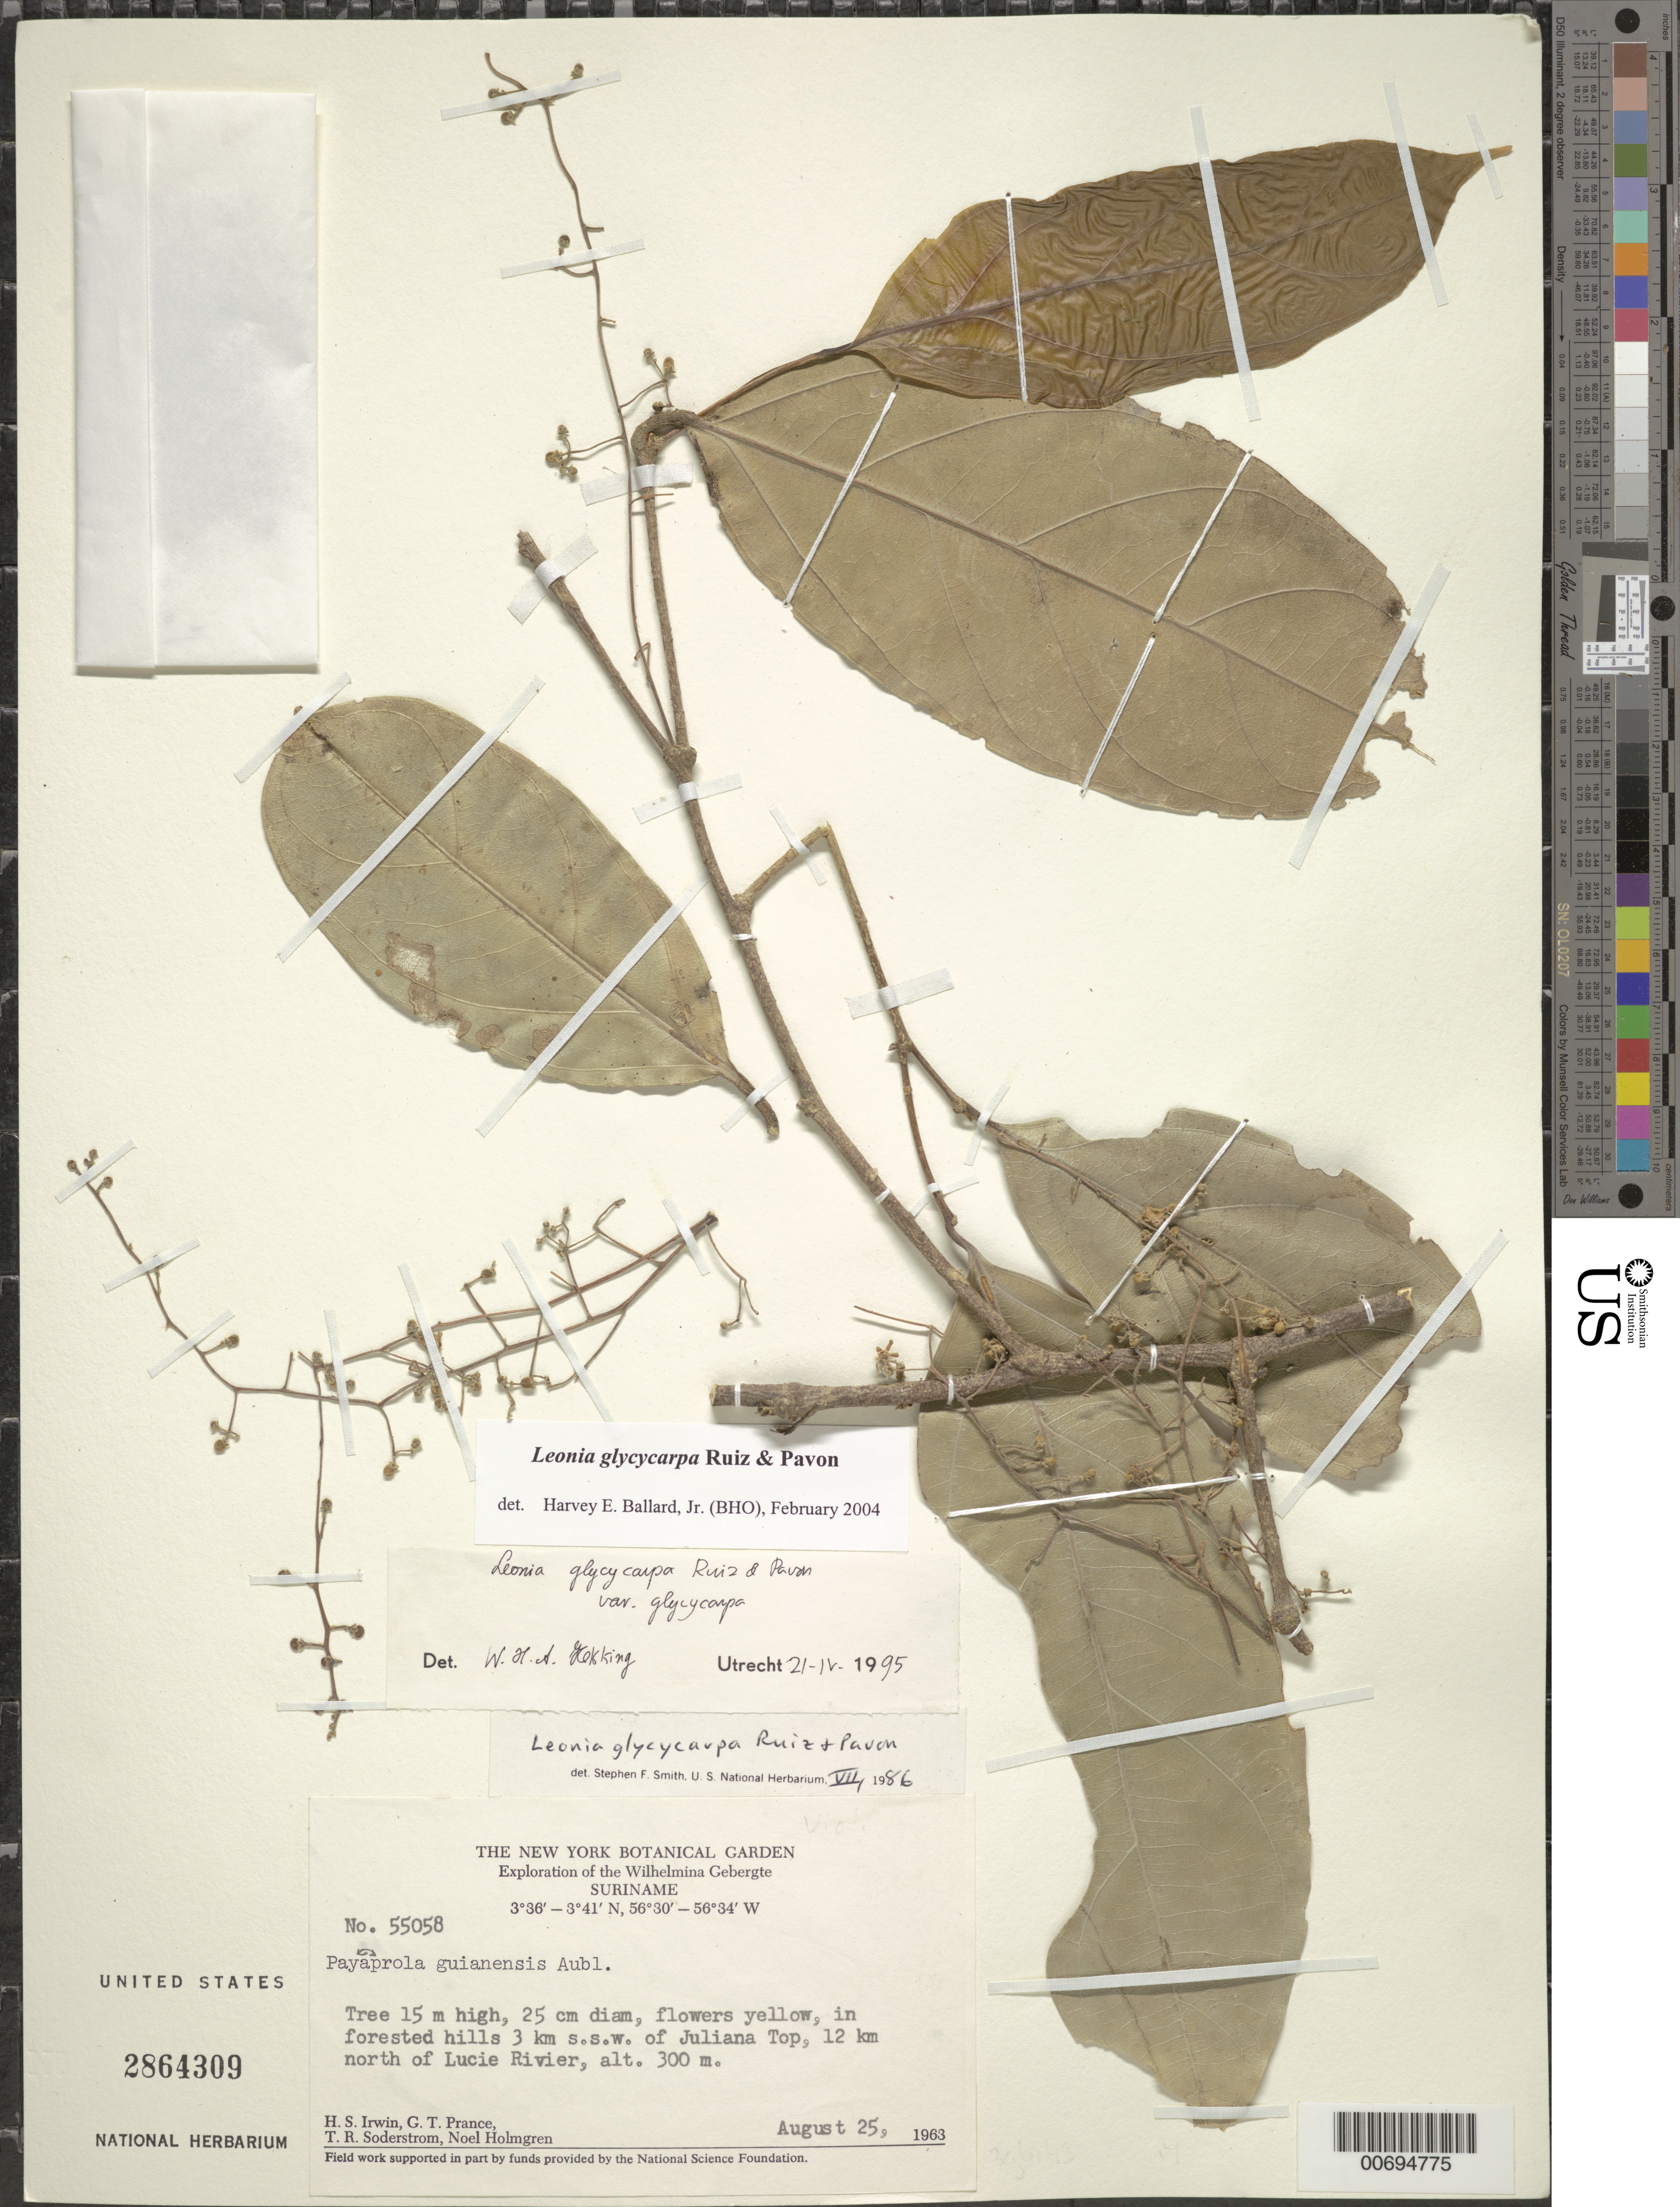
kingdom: Plantae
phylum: Tracheophyta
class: Magnoliopsida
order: Malpighiales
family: Violaceae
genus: Leonia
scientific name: Leonia glycycarpa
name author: Ruiz & Pav.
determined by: Ballard, Harvey E.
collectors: H. Irwin, G. T. Prance, T. R. Soderstrom & N. H. Holmgren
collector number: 55058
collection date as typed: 25-Aug-63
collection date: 1963-08-25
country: Suriname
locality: Juliana Top, 3 km SSW of, 12 km N of Lucie R., Wilhelmina Gebergte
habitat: Forested hills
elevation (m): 300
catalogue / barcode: US 2864309